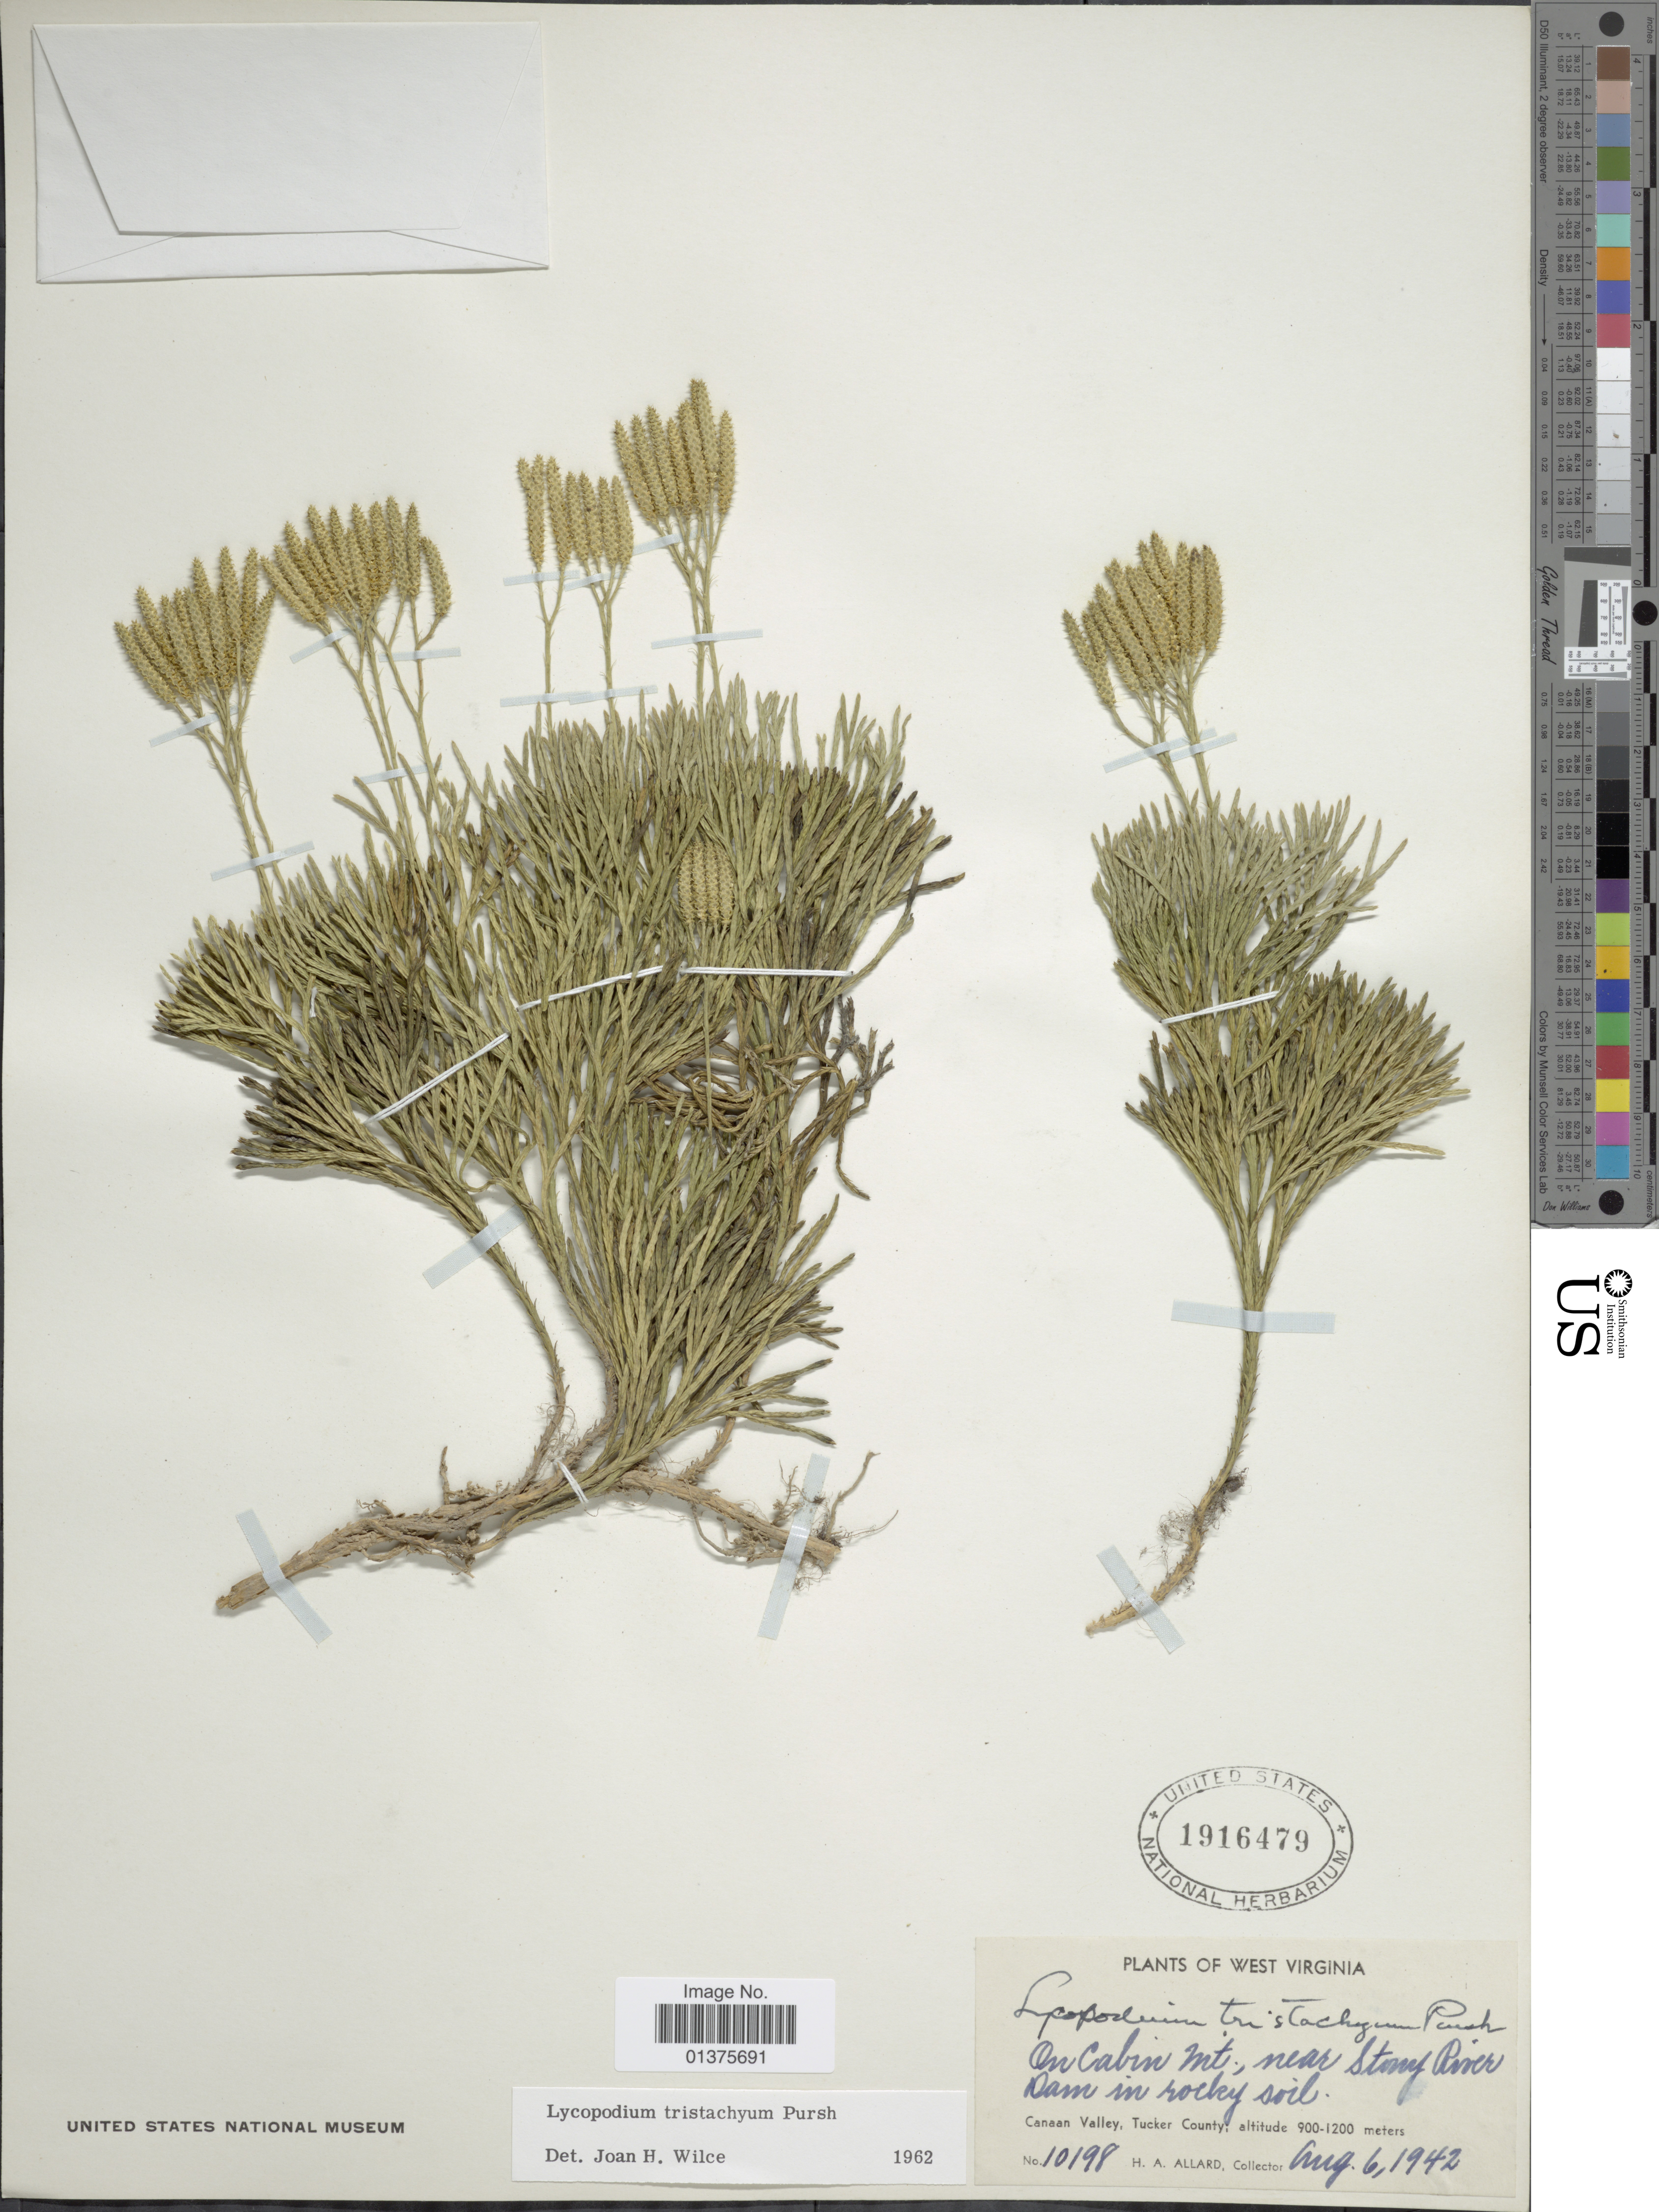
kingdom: Plantae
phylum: Tracheophyta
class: Lycopodiopsida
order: Lycopodiales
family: Lycopodiaceae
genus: Diphasiastrum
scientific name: Diphasiastrum tristachyum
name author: (Pursh) Holub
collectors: H. A. Allard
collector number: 10198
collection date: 1942-08-06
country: United States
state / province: West Virginia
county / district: Tucker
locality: On cabin Mt. near Stony RIver Dam in rocky soil , Canaan Valley, Tucker County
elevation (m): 900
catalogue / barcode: US 1916479